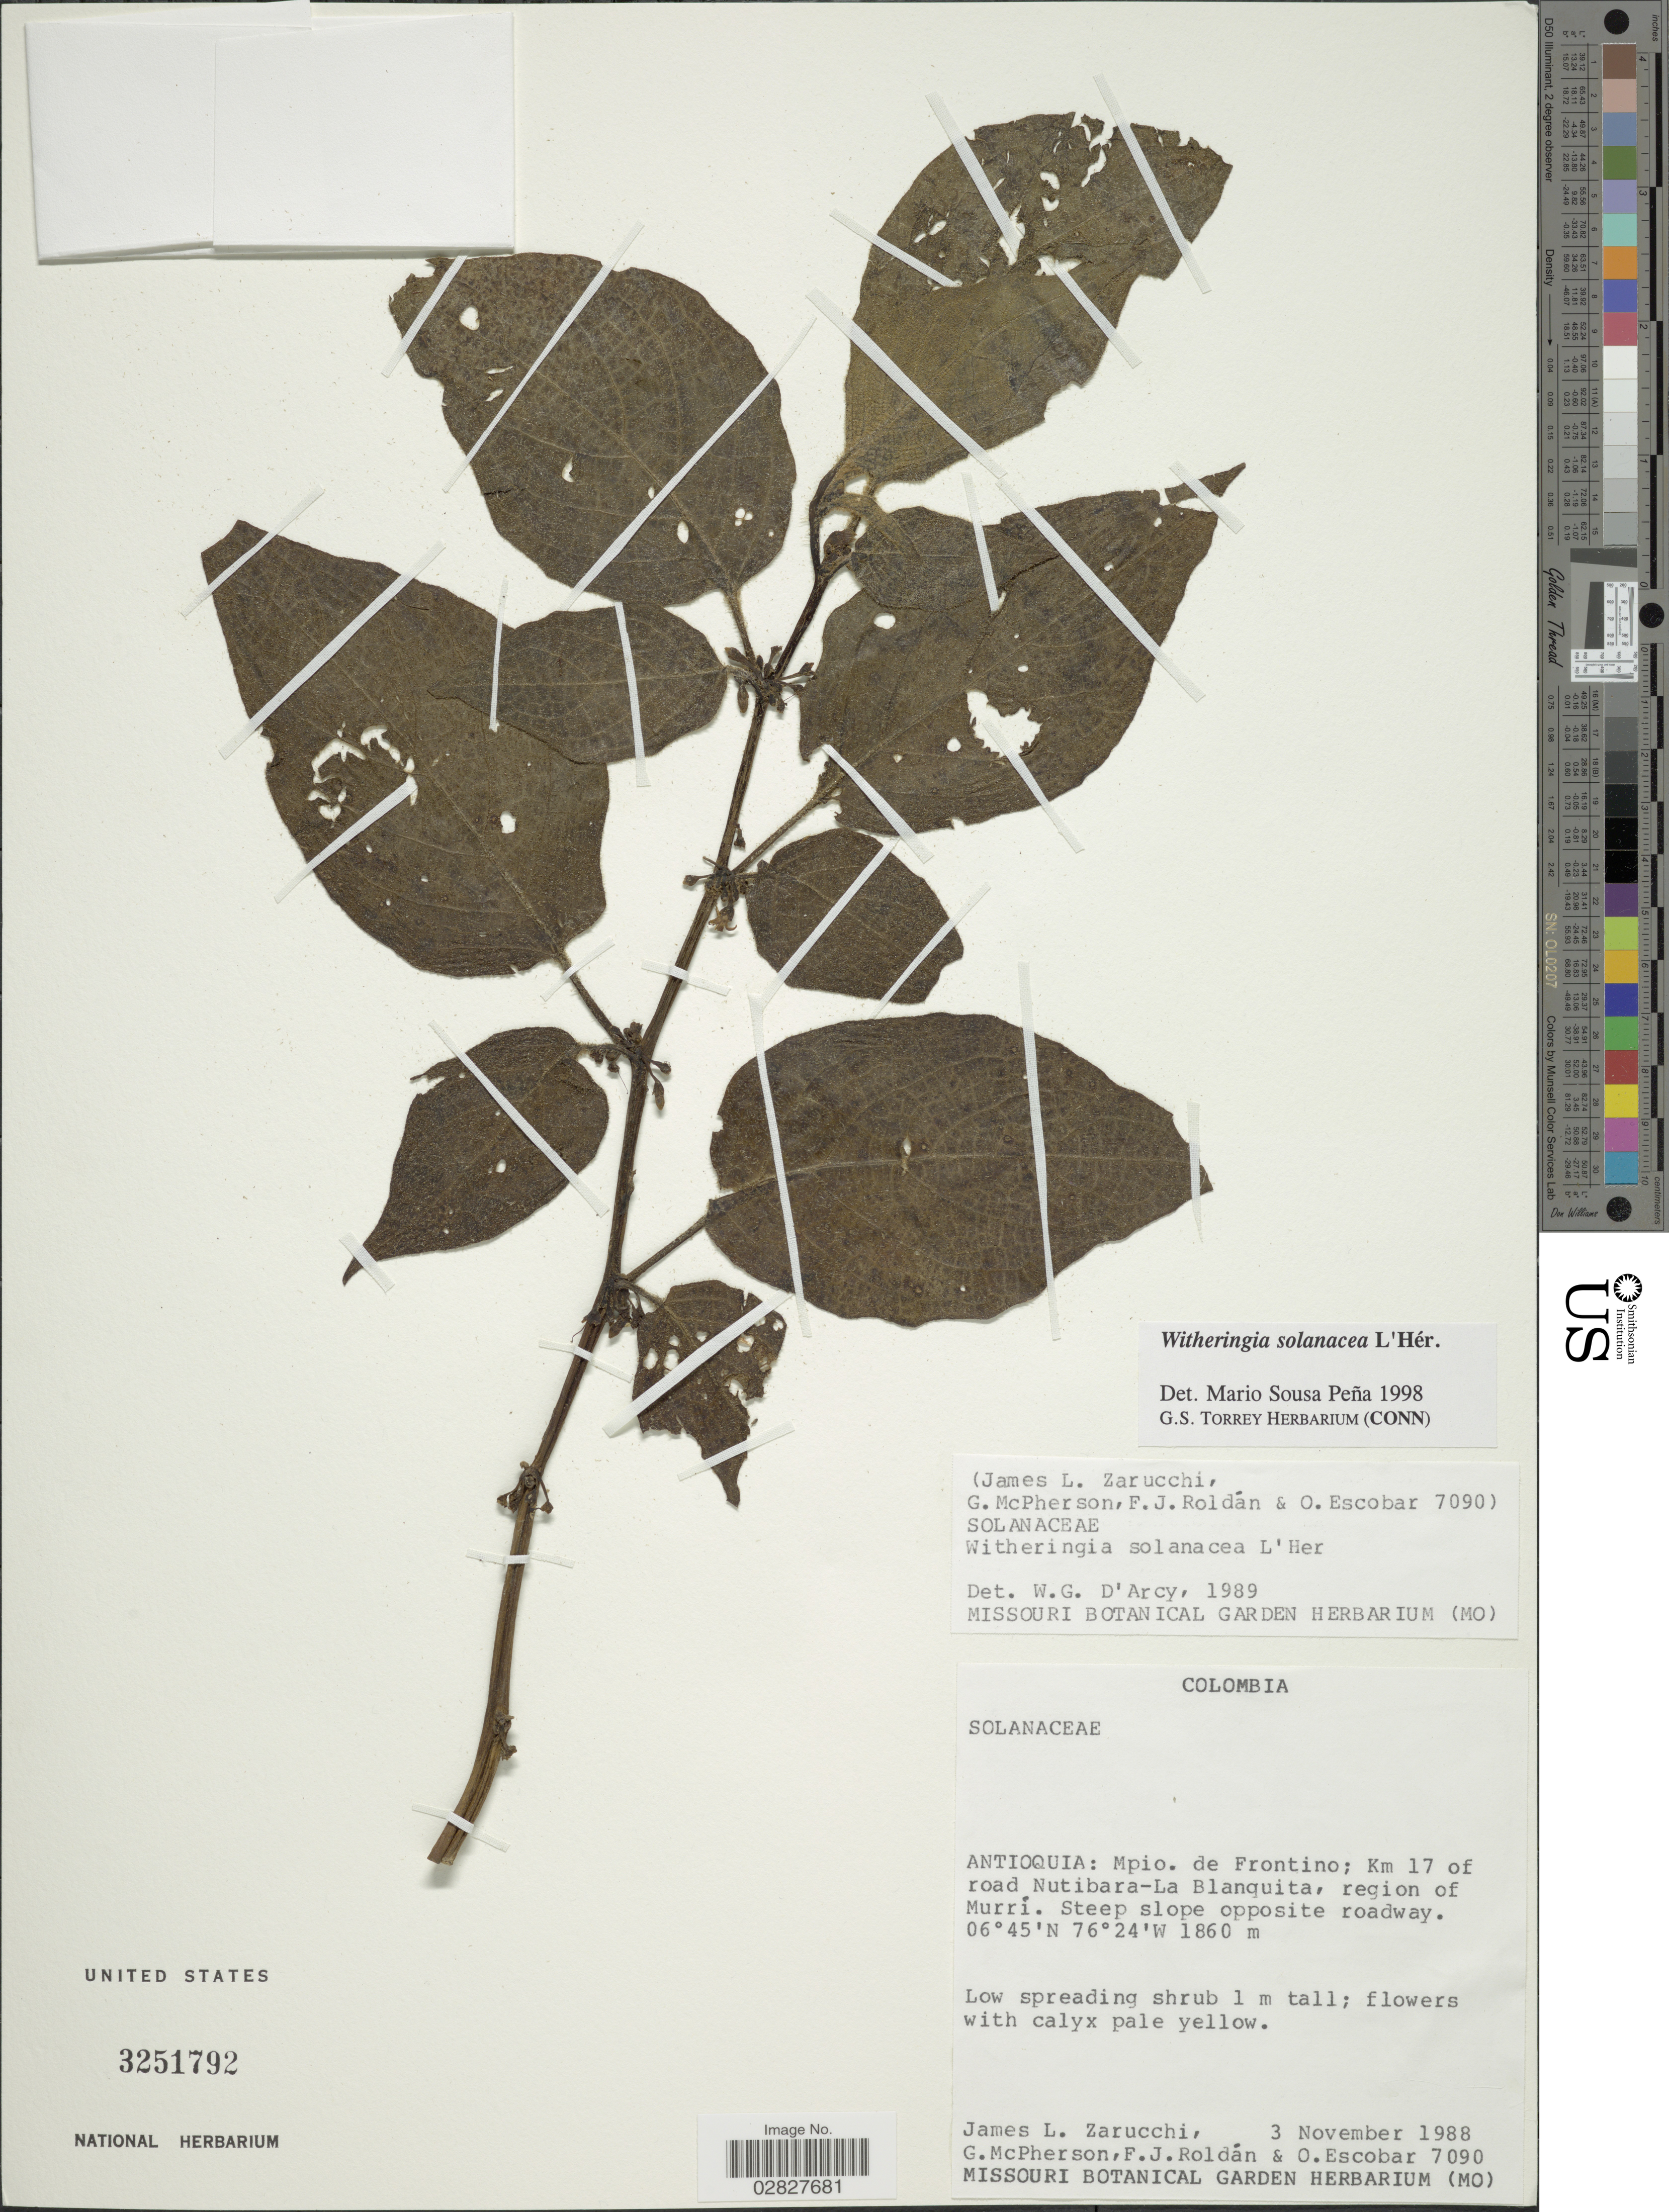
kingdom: Plantae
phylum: Tracheophyta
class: Magnoliopsida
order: Solanales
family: Solanaceae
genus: Witheringia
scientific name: Witheringia solanacea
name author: L'Hér.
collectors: J. L. Zarucchi, G. McPherson, F. J. Roldán & O. Escobar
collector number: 7090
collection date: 1988-11-03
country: Colombia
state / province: Antioquia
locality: Mpio. de Frontino; Km 17 of road Nutibara-La Blanquita, region of Murrí.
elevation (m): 1860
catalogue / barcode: US 3251792